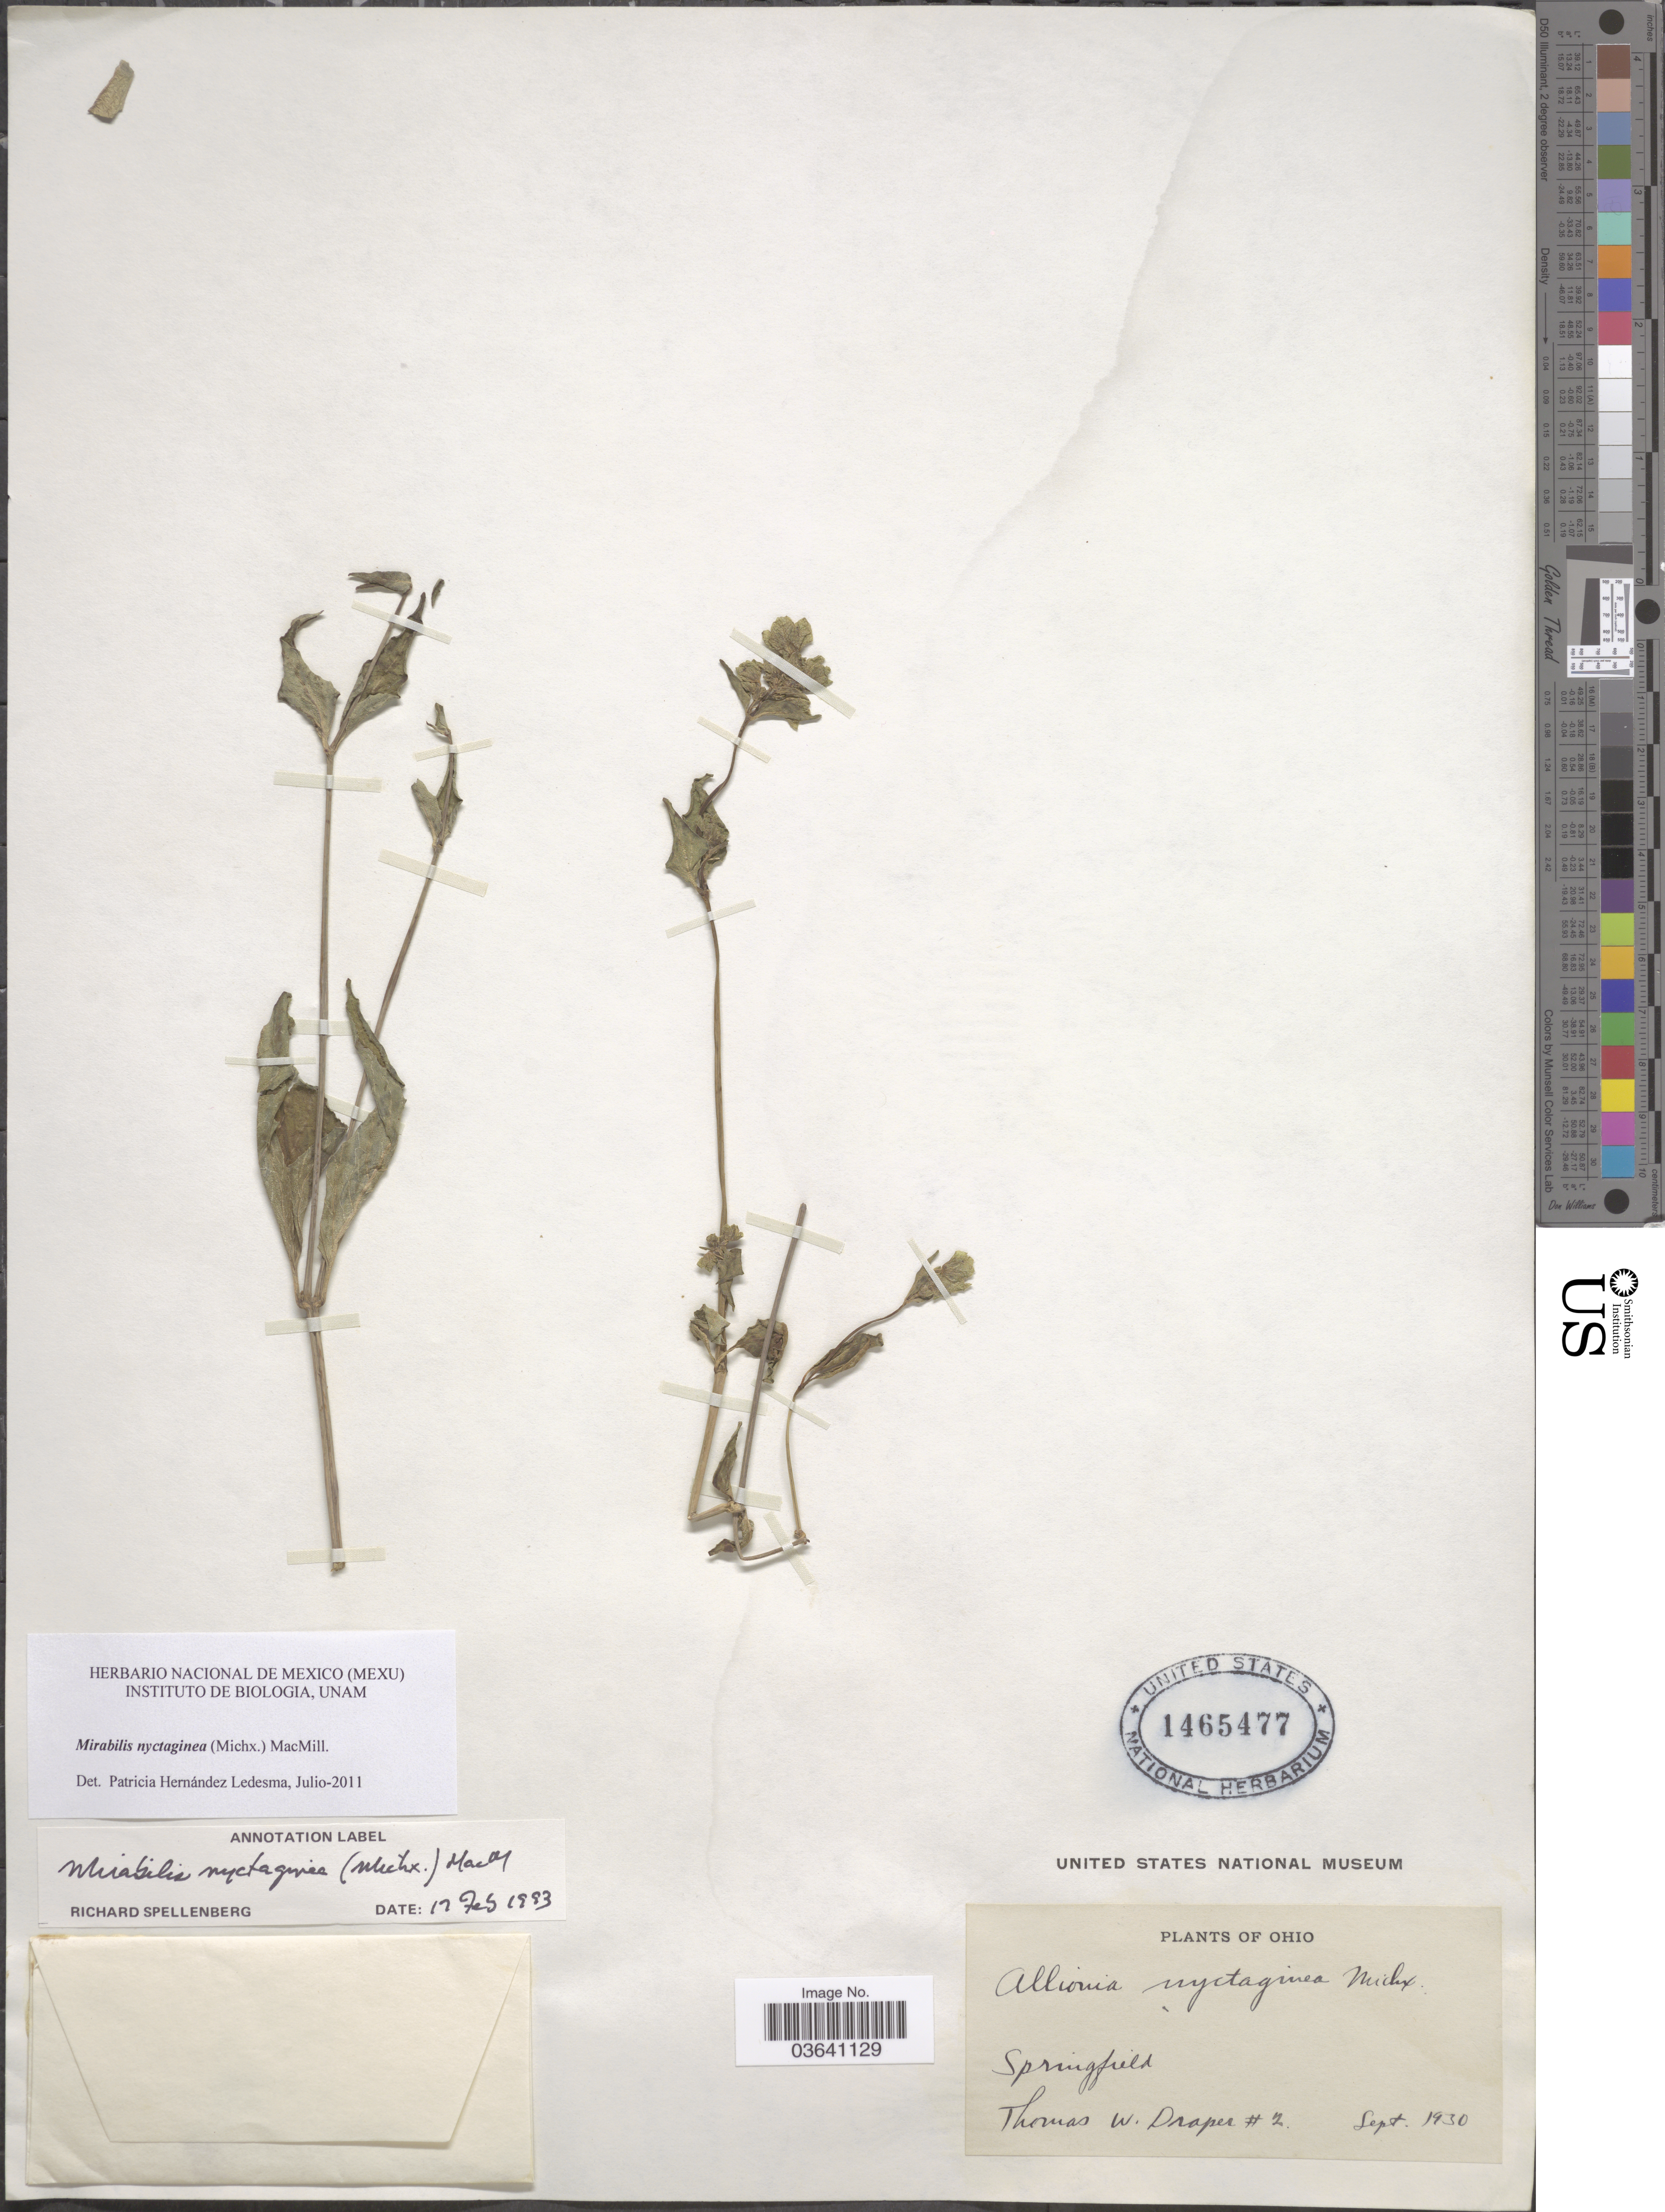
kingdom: Plantae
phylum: Tracheophyta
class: Magnoliopsida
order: Caryophyllales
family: Nyctaginaceae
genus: Mirabilis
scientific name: Mirabilis nyctaginea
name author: (Michx.) MacMill.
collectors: T. Draper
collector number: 2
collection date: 1930-09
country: United States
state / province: Ohio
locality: Springfield.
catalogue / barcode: US 1465477